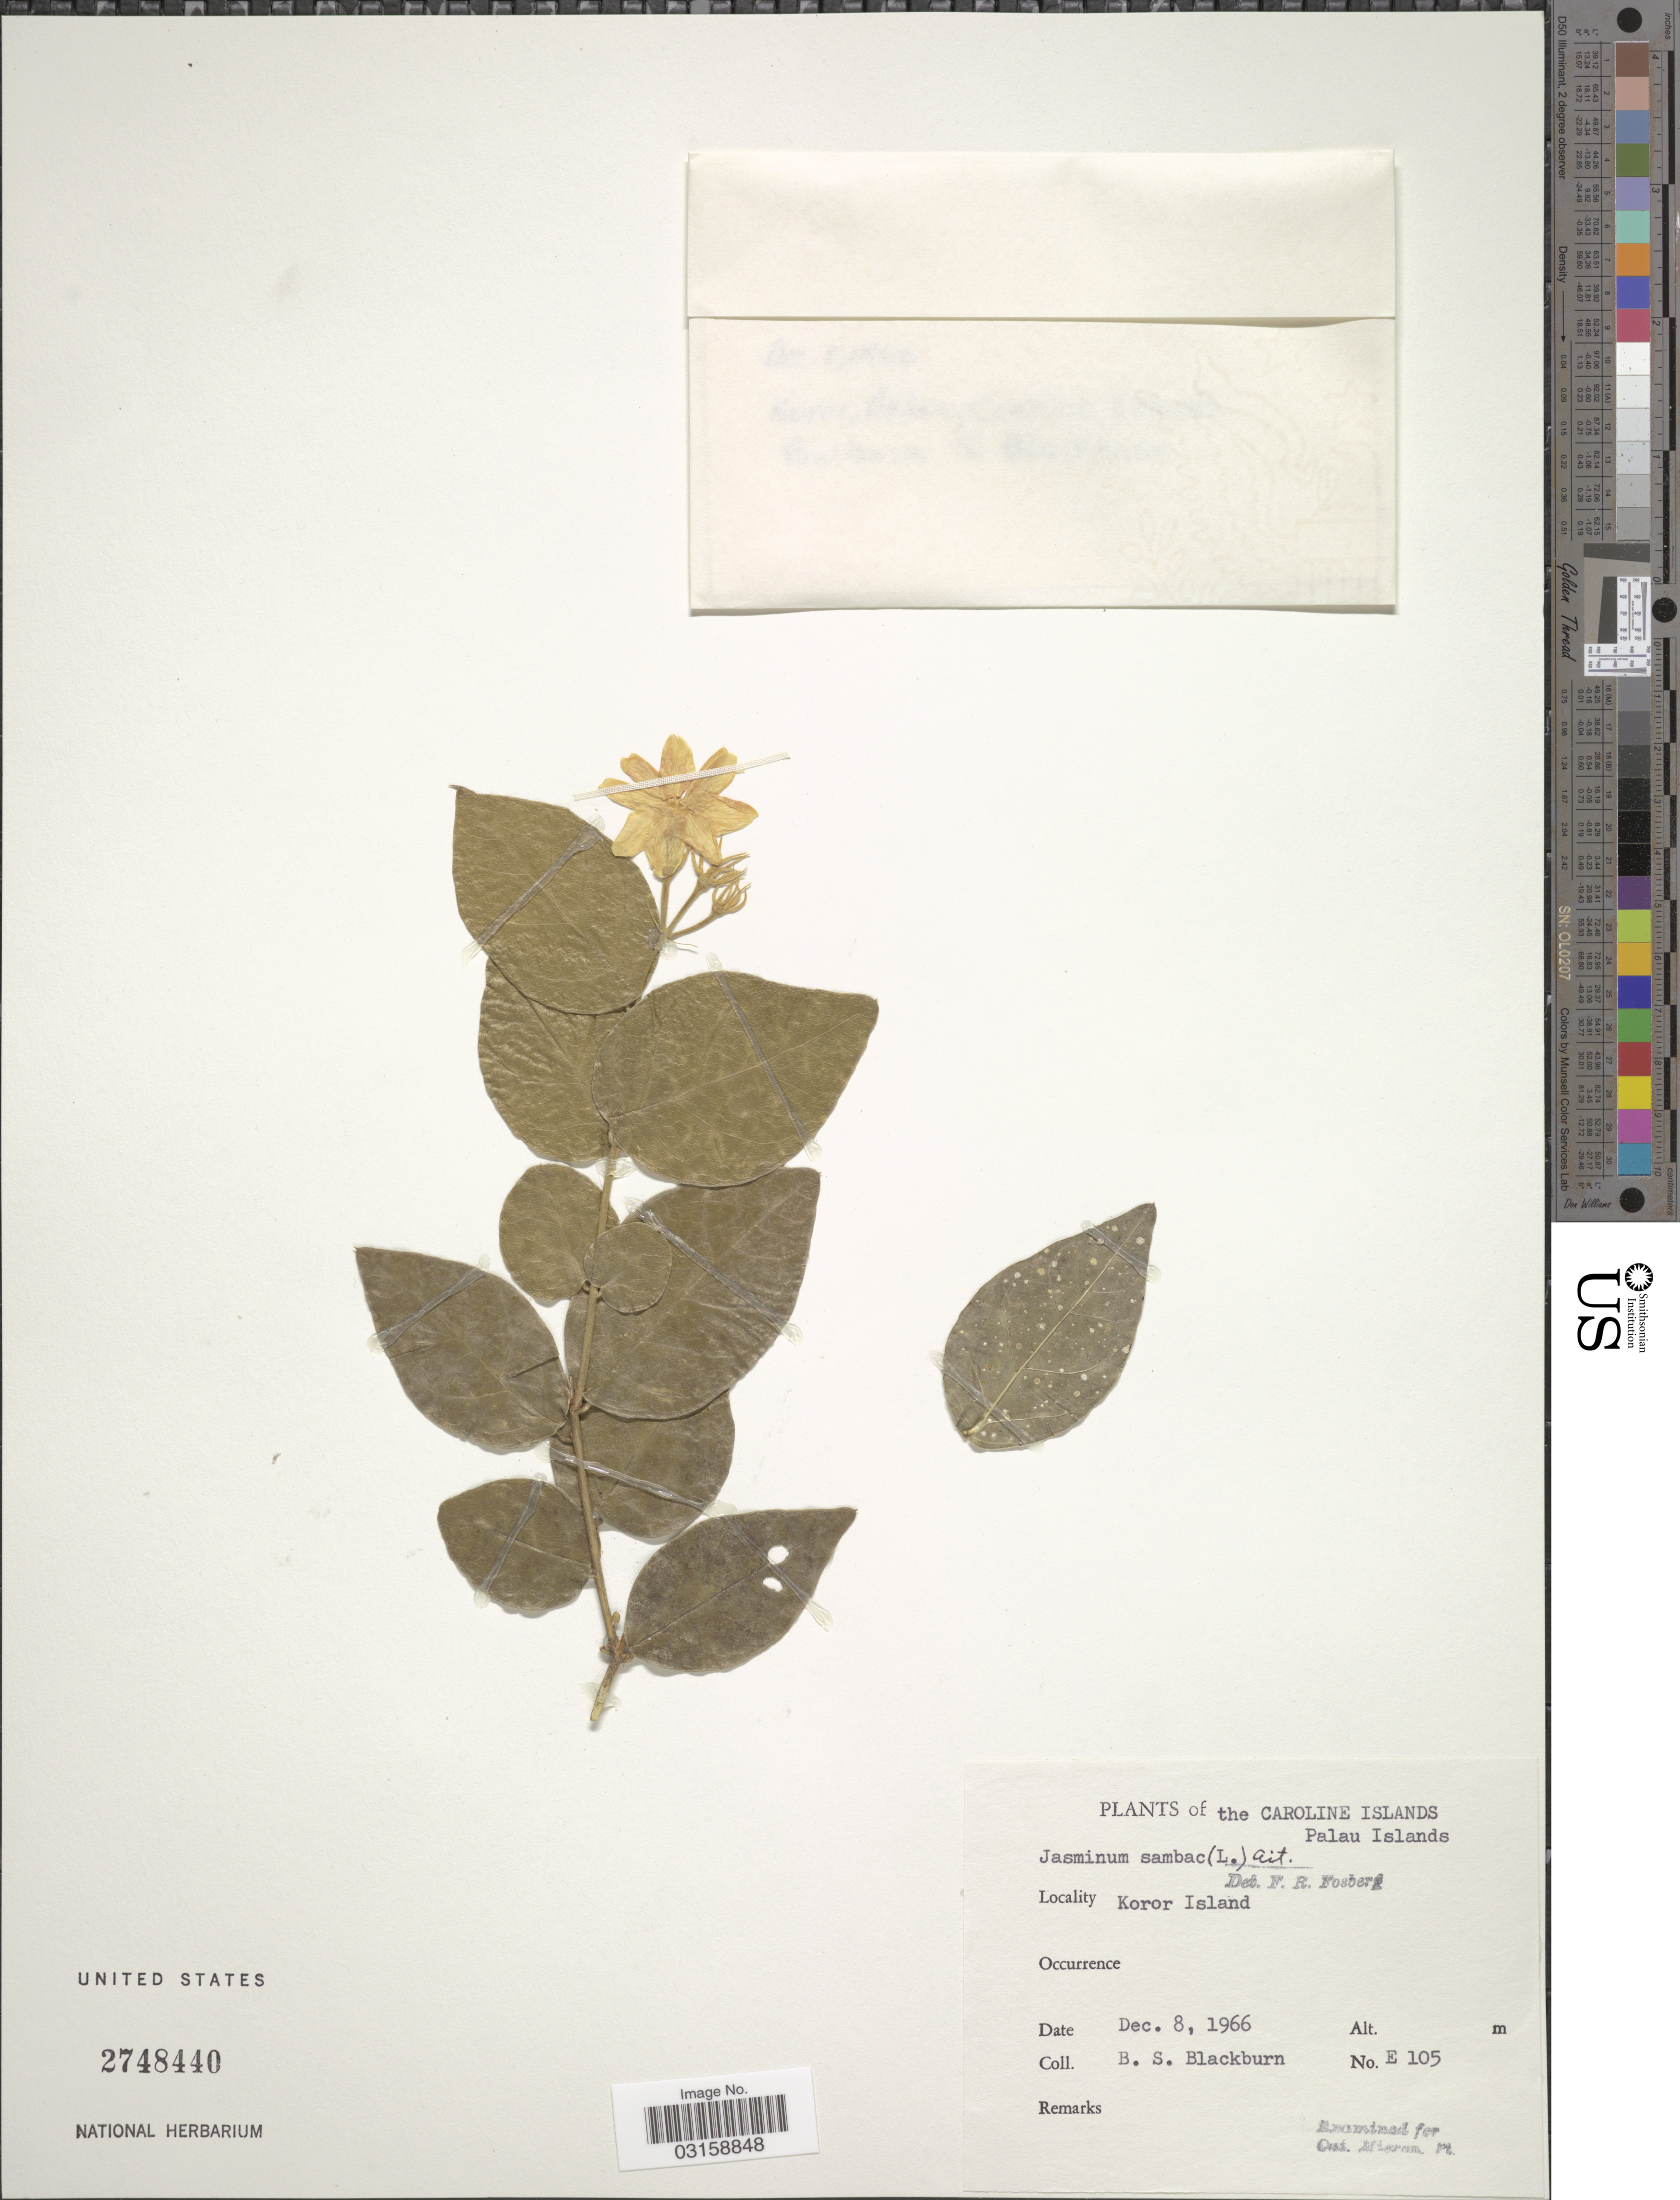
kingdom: Plantae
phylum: Tracheophyta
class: Magnoliopsida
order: Lamiales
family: Oleaceae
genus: Jasminum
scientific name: Jasminum sambac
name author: (L.) Aiton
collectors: B. S. Blackburn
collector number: E 105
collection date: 1966-12-08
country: Palau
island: Oreor [Koror]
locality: Caroline Islands. Palau Islands. Koror Island.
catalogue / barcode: US 2748440